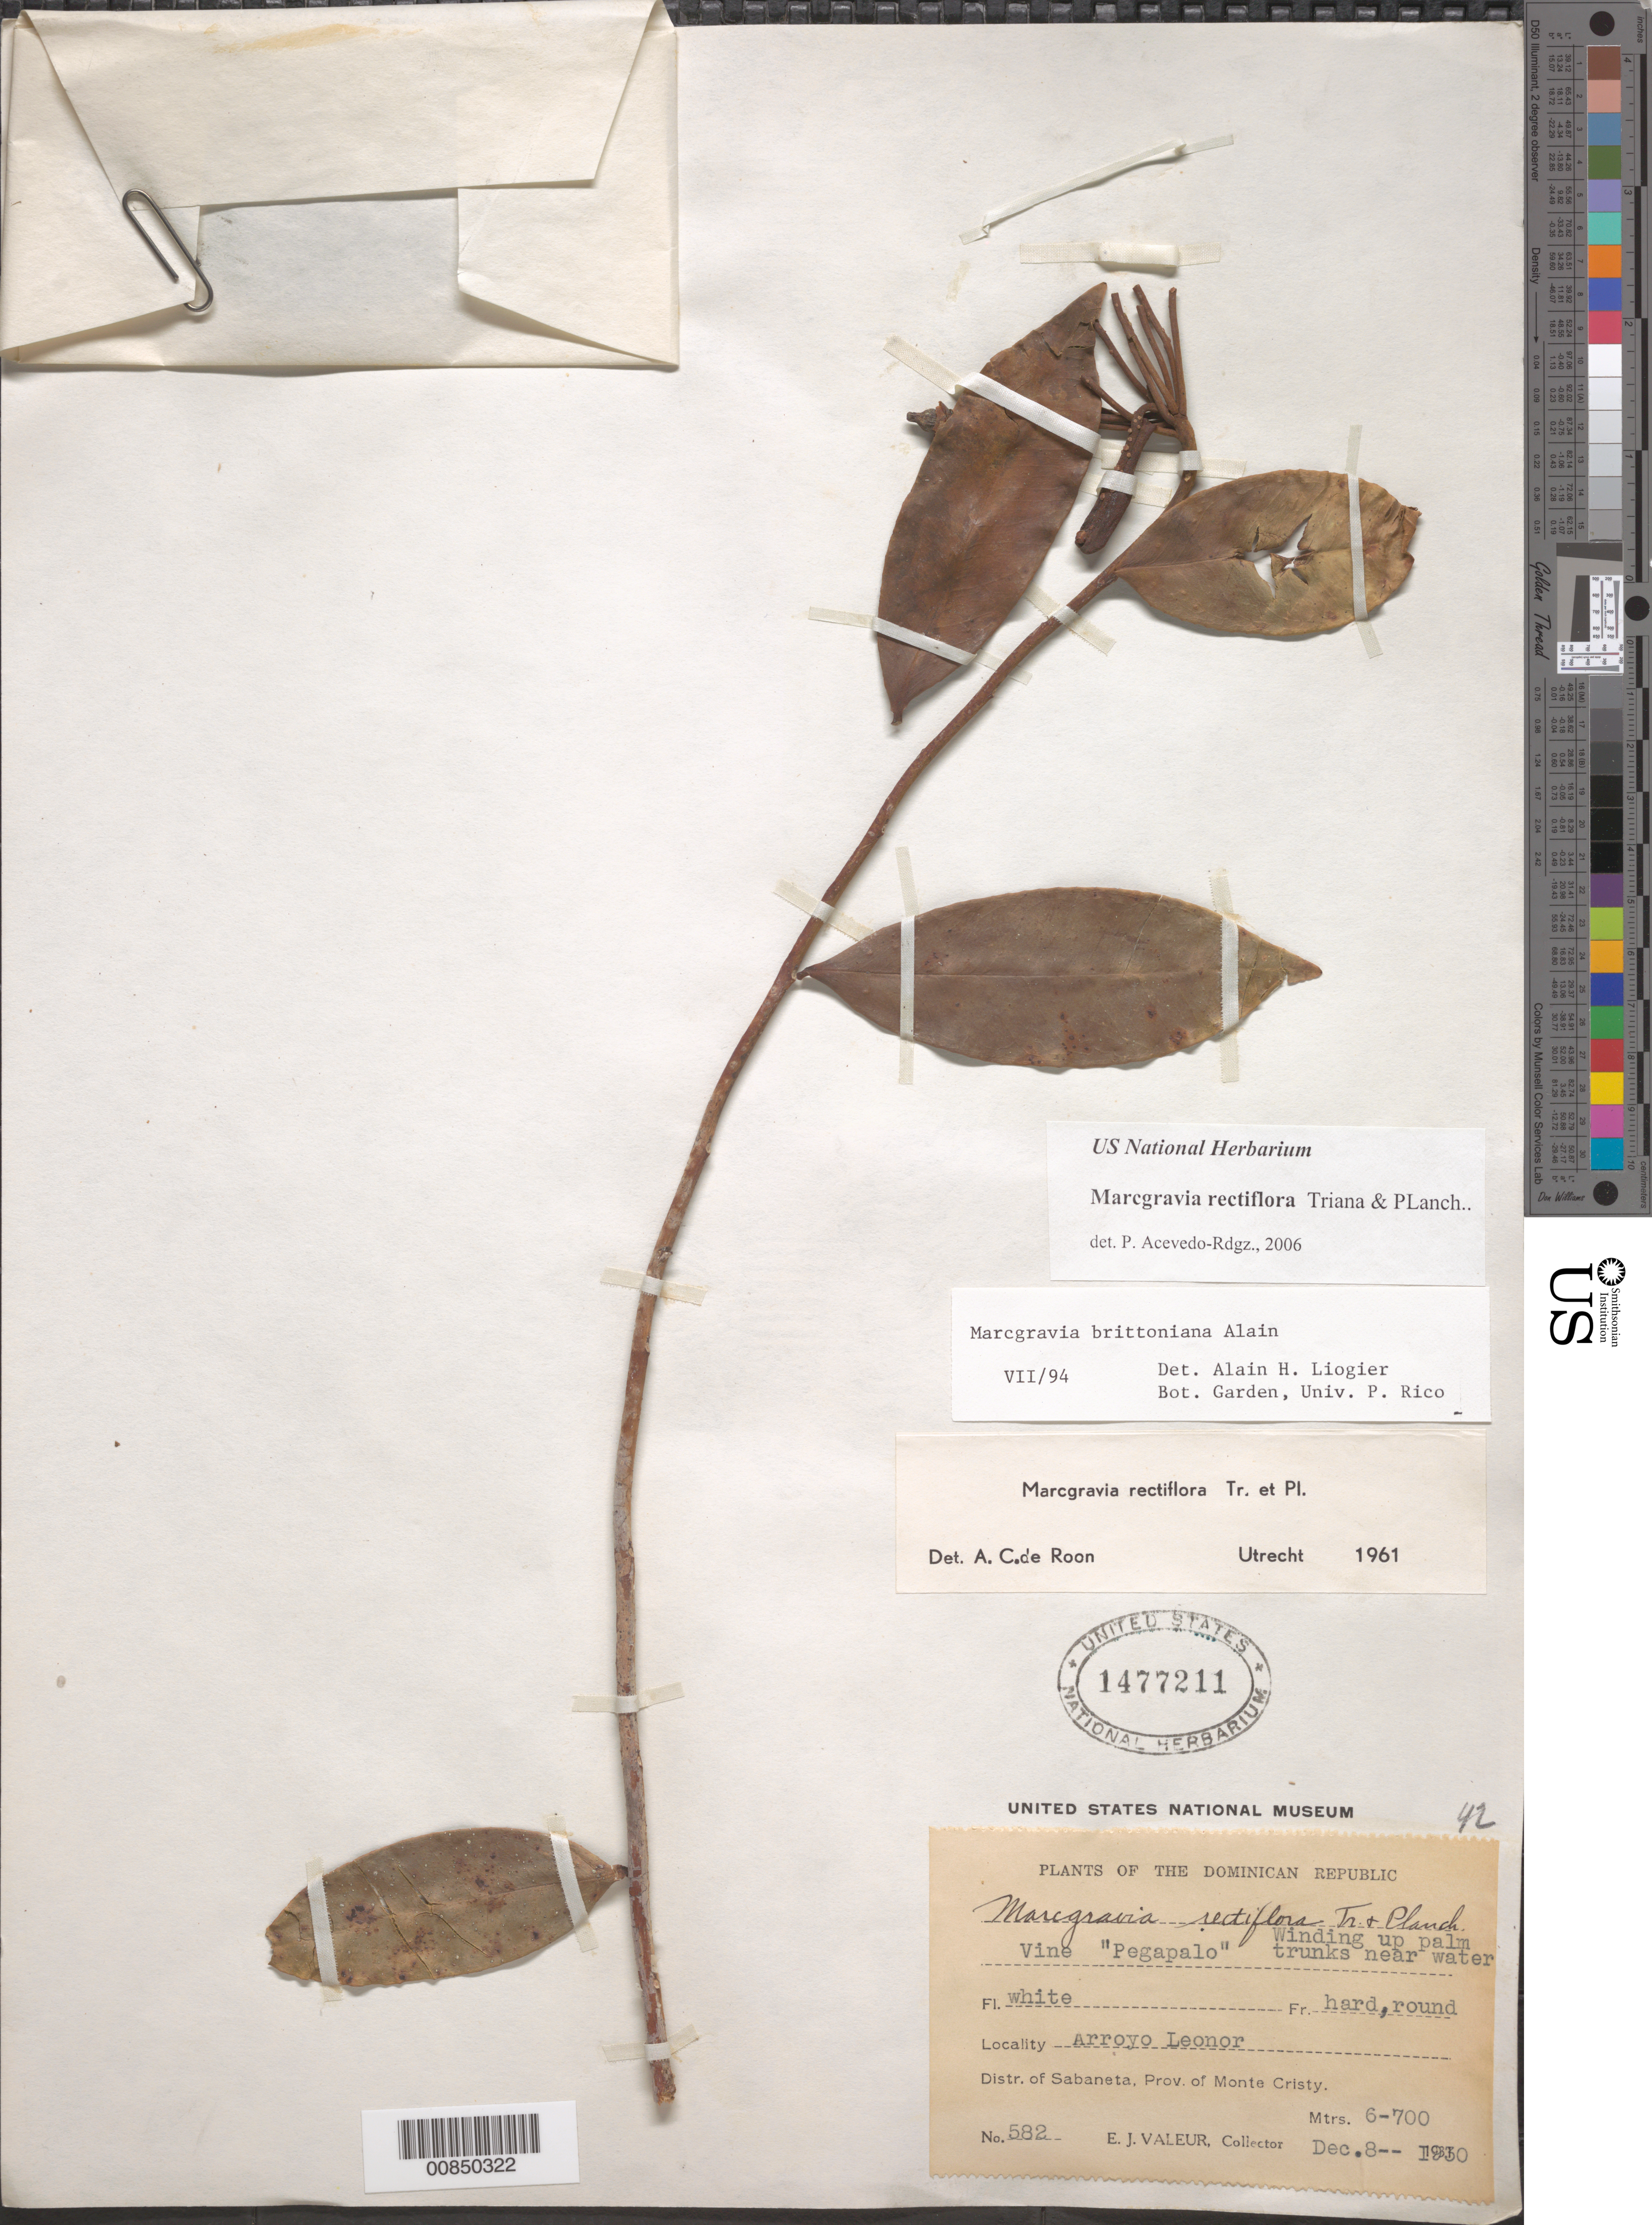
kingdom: Plantae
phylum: Tracheophyta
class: Magnoliopsida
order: Ericales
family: Marcgraviaceae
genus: Marcgravia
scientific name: Marcgravia rectiflora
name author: Triana & Planch.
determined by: Acevedo-Rodríguez, P., (BOT), Smithsonian Institution - National Museum of Natural History (UNITED STATES)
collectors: E. Valeur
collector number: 582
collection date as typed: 08 Dec 1930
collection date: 1930-12-08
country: Dominican Republic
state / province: Monte Cristi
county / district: Sabaneta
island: Hispaniola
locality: Arroyo Leonor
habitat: Winding up palm trunks near water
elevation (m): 600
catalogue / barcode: US 1477211